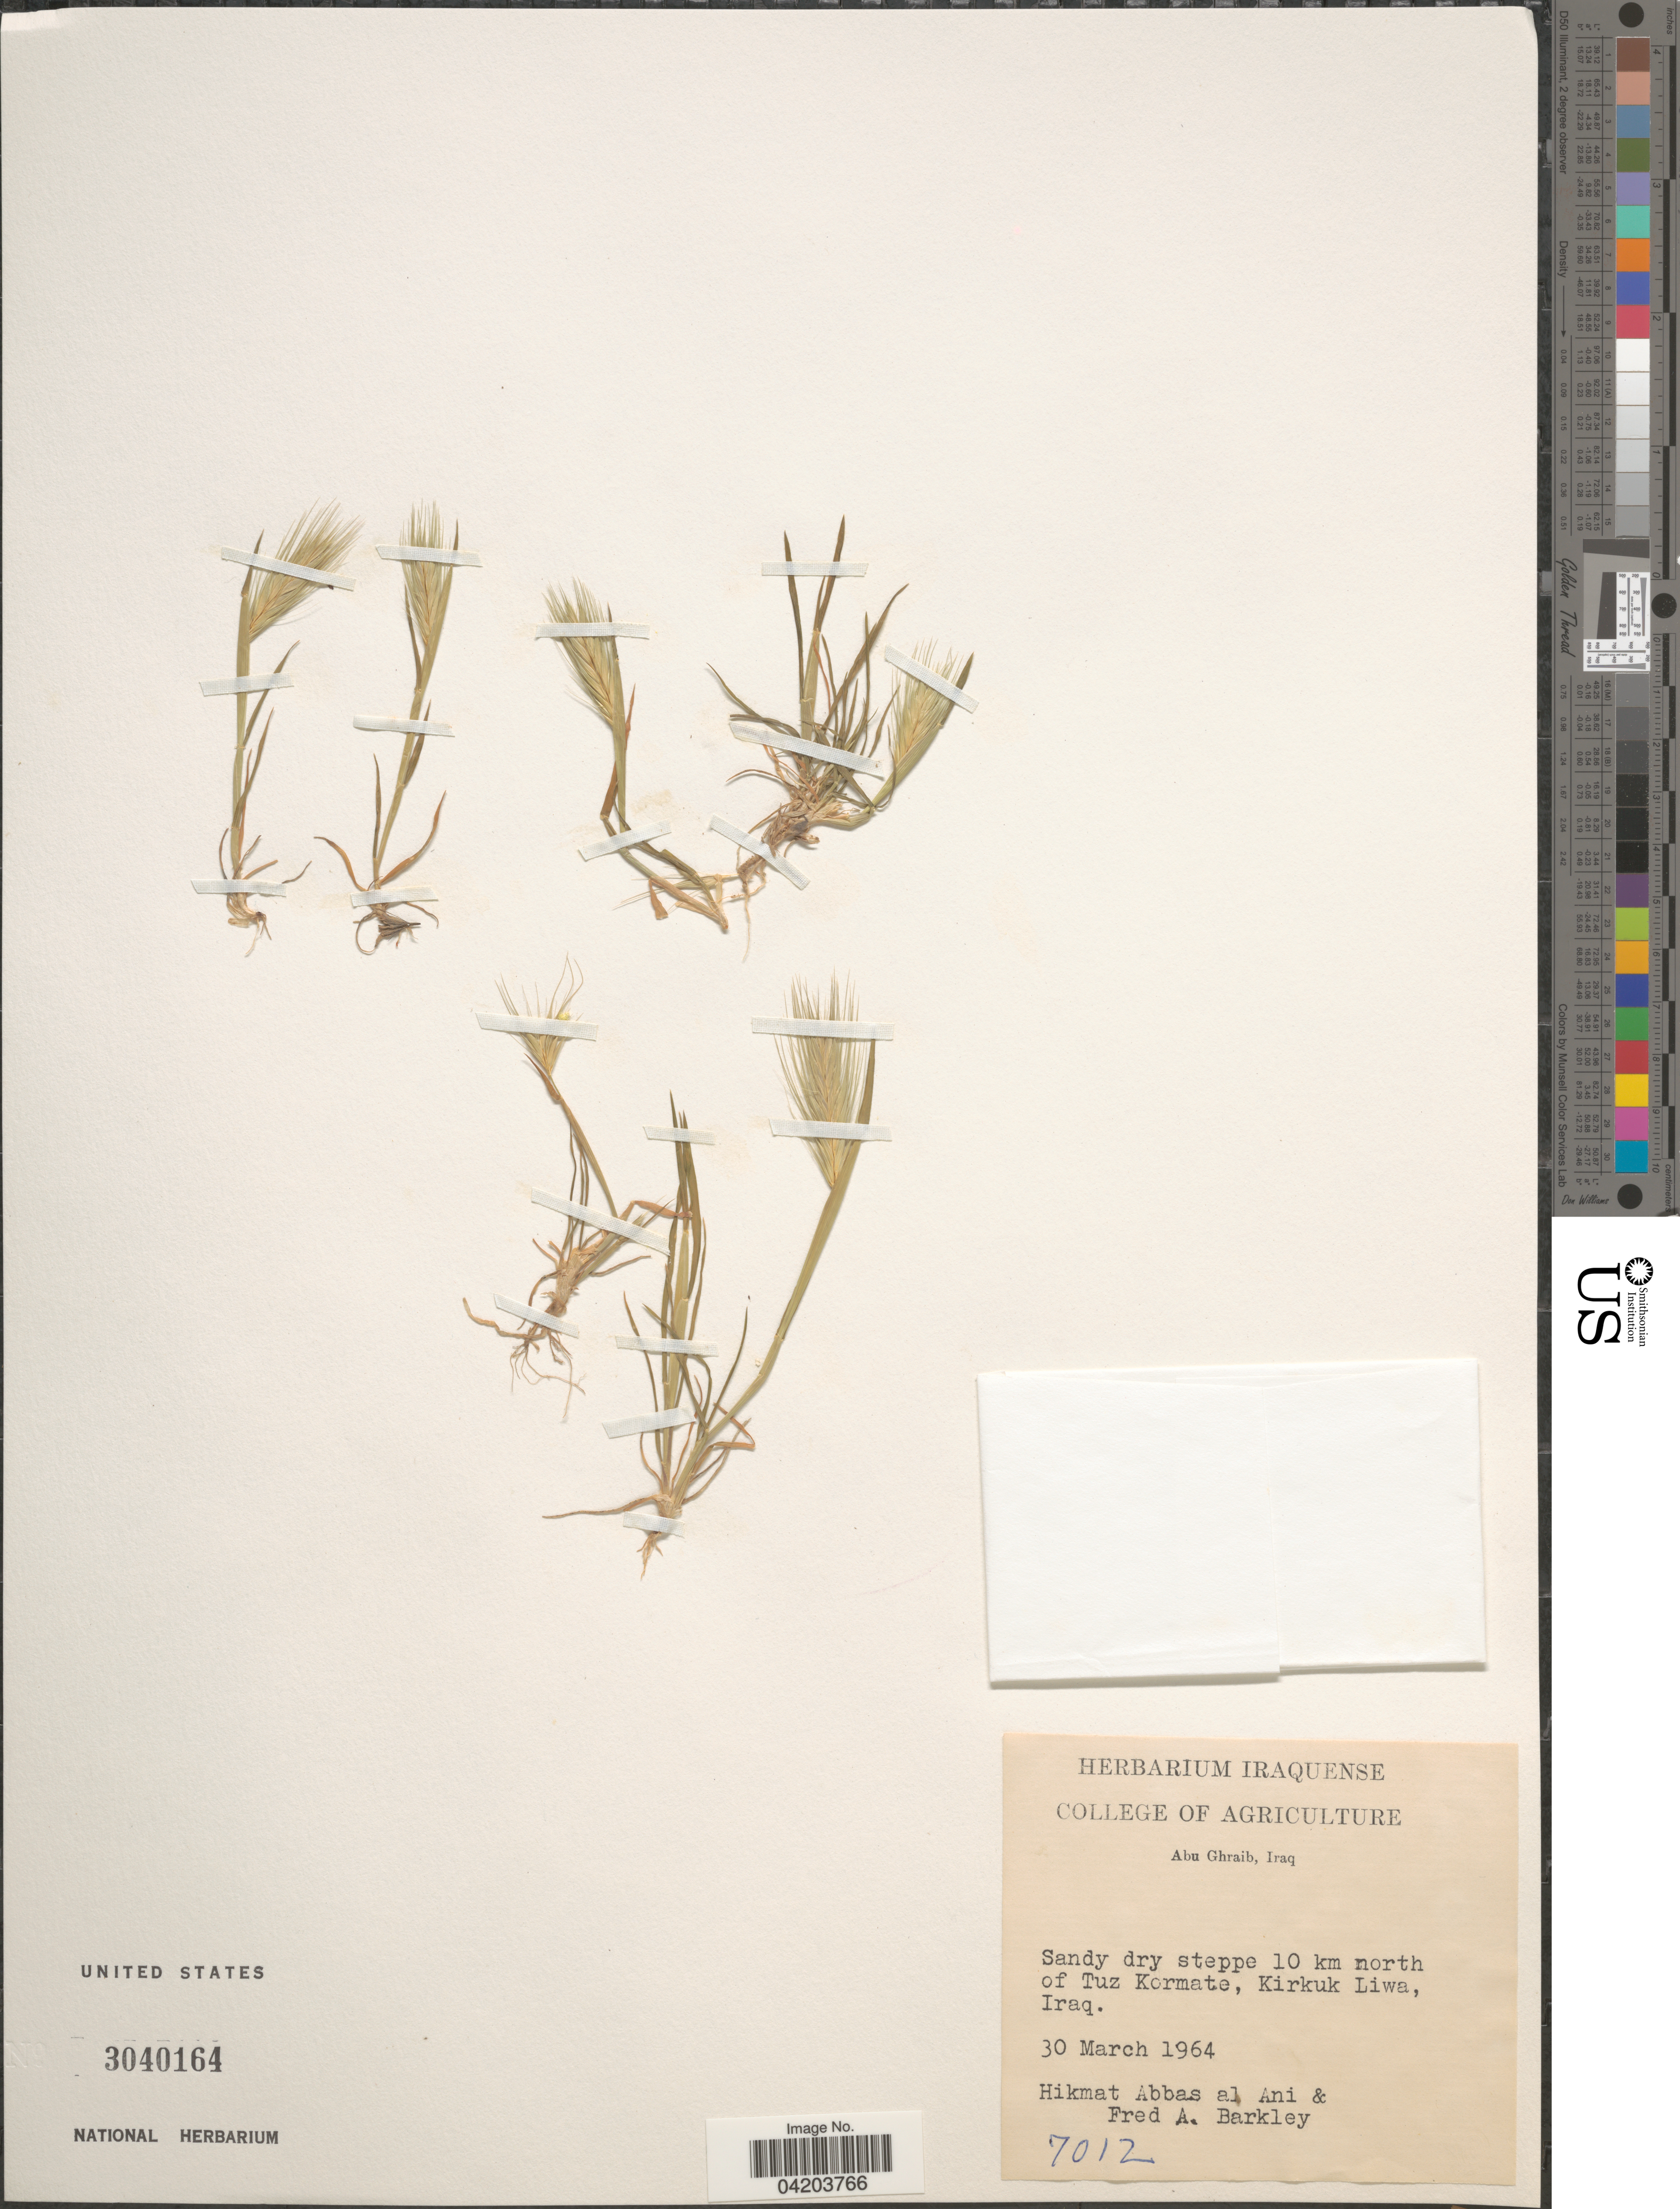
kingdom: Plantae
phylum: Tracheophyta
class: Liliopsida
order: Poales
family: Poaceae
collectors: H. Abbas al Ani & F. A. Barkley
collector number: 7012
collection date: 1964-03-30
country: Iraq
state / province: Kirkūk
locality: Abu Ghraib. Sandy dry steppe 10 km north of Tuz Kormate, Kirkuk Liwa.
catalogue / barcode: US 3040164